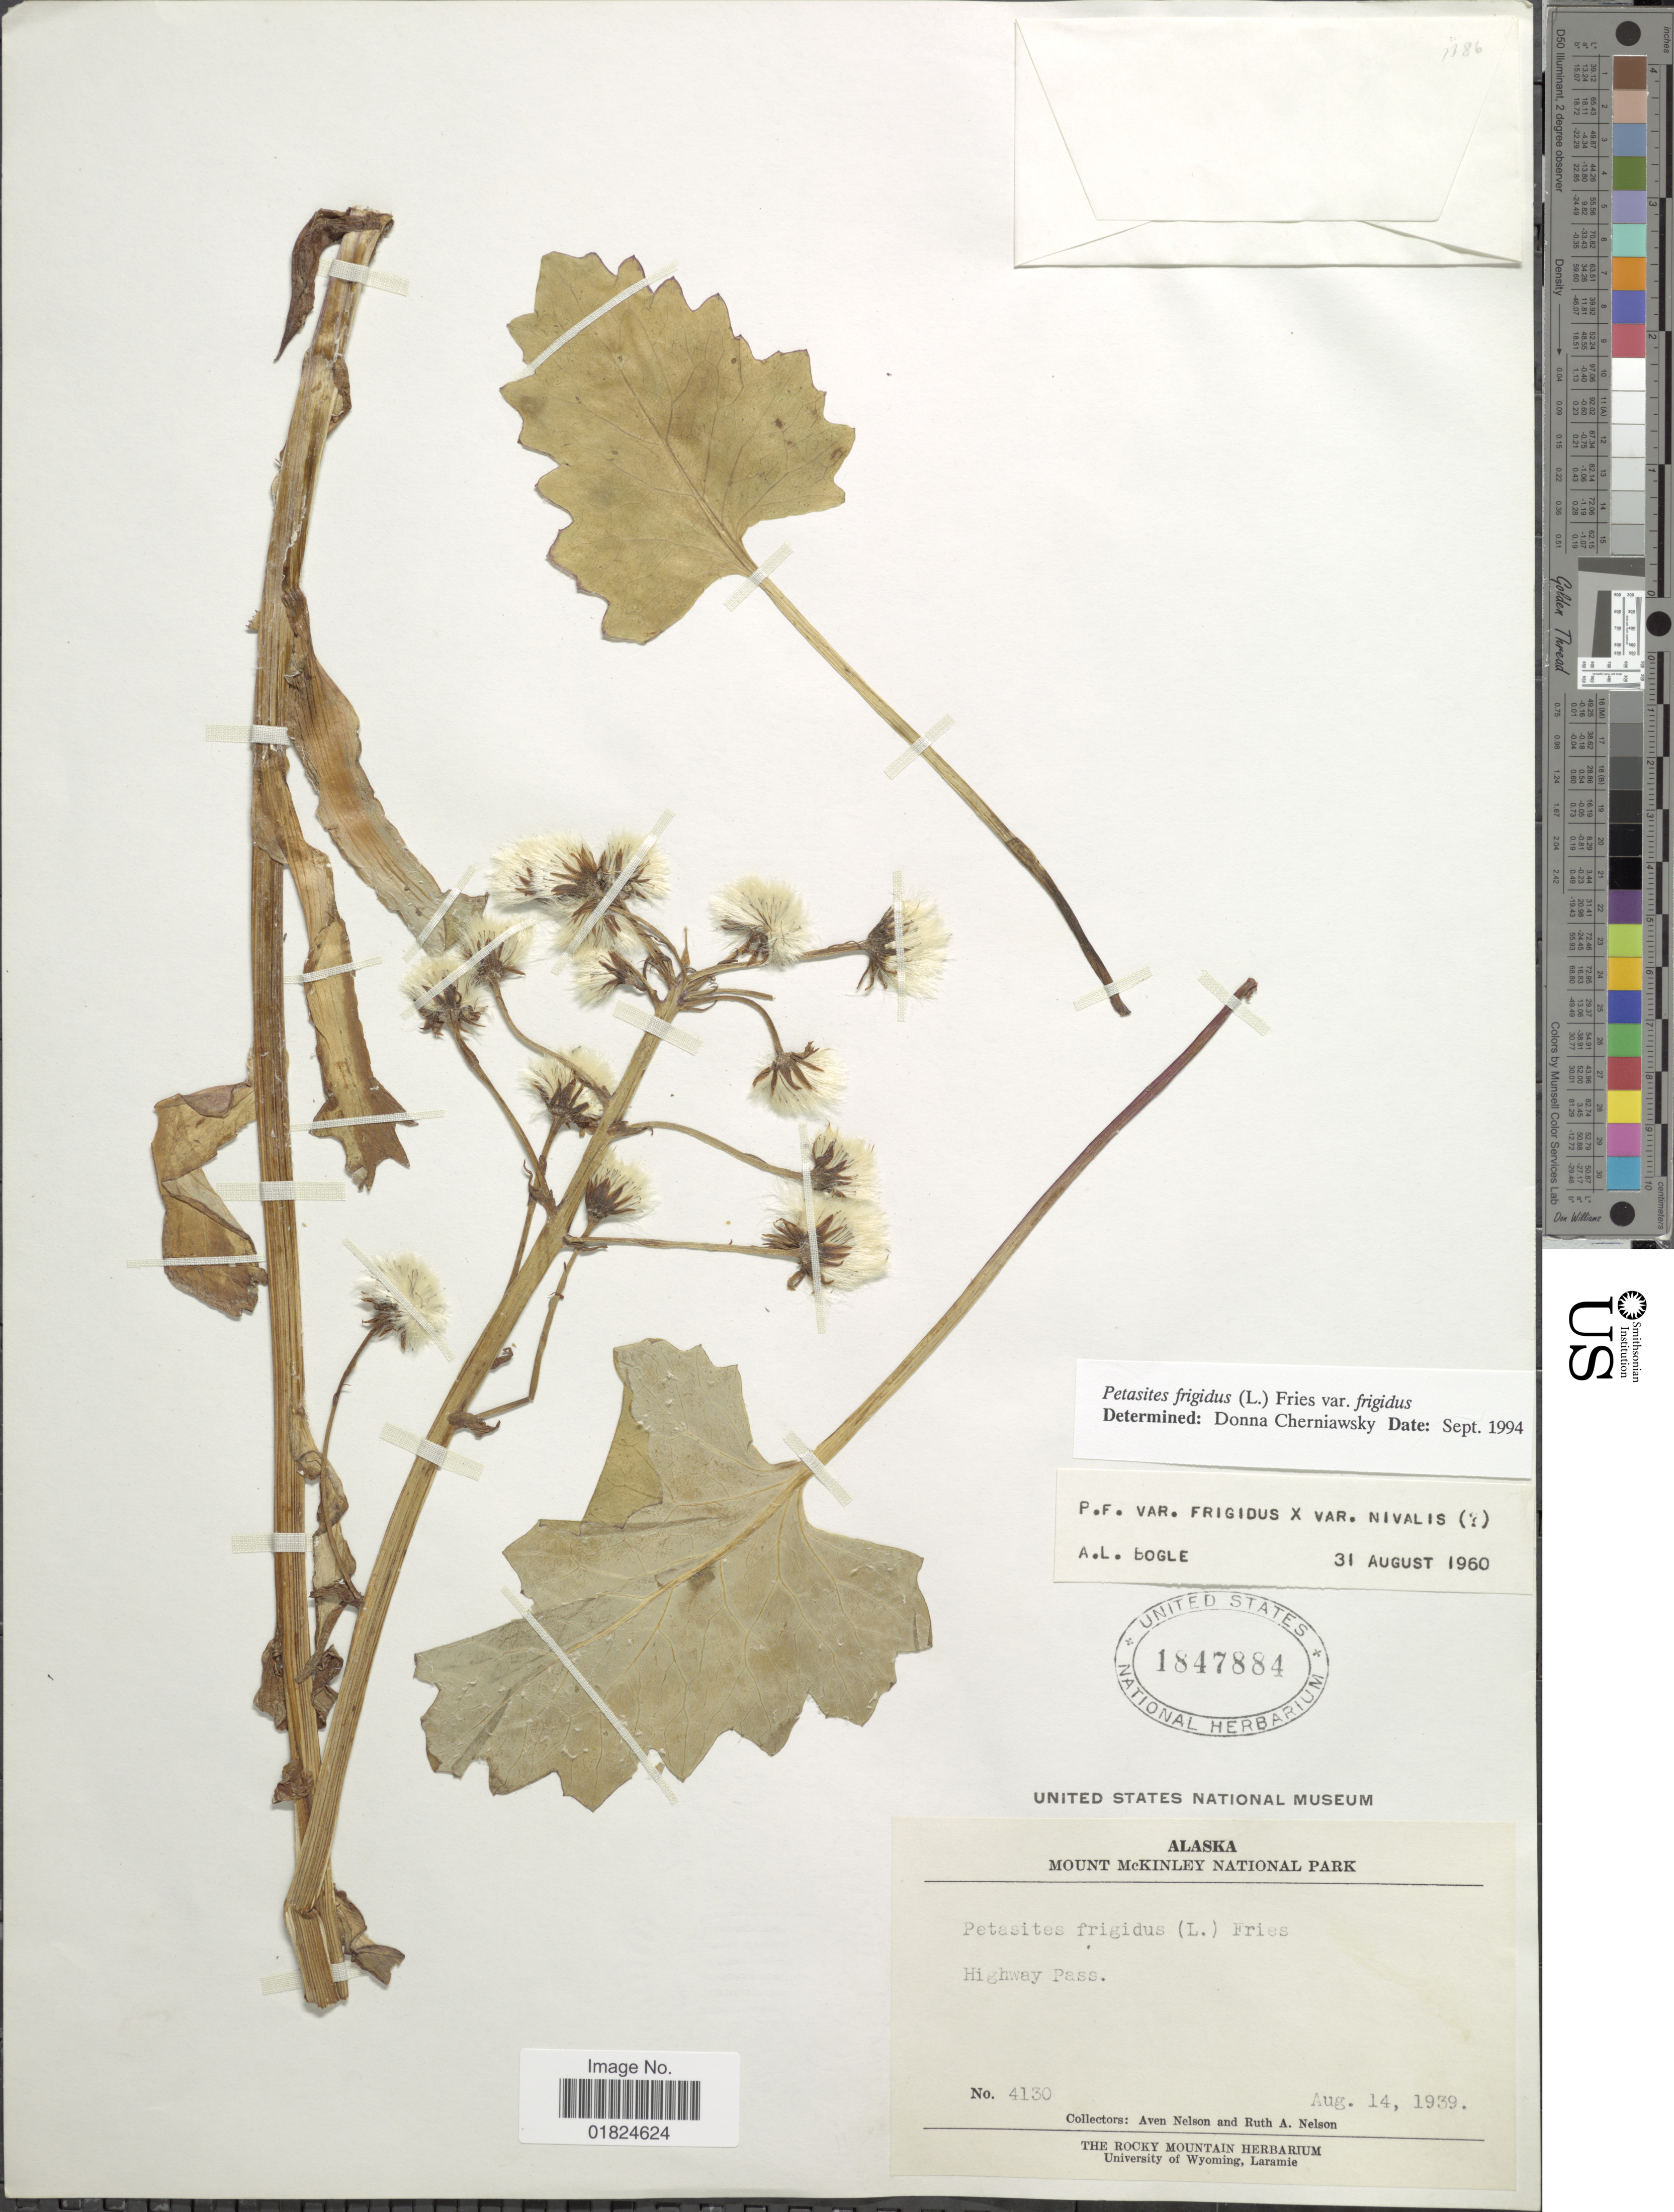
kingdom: Plantae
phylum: Tracheophyta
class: Magnoliopsida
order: Asterales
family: Asteraceae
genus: Petasites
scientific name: Petasites frigidus var. frigidus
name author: (L.) Fr.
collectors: A. Nelson & R. A. Nelson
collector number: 4130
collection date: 1939-08-14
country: United States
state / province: Alaska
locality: Highway Pass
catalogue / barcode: US 1847884